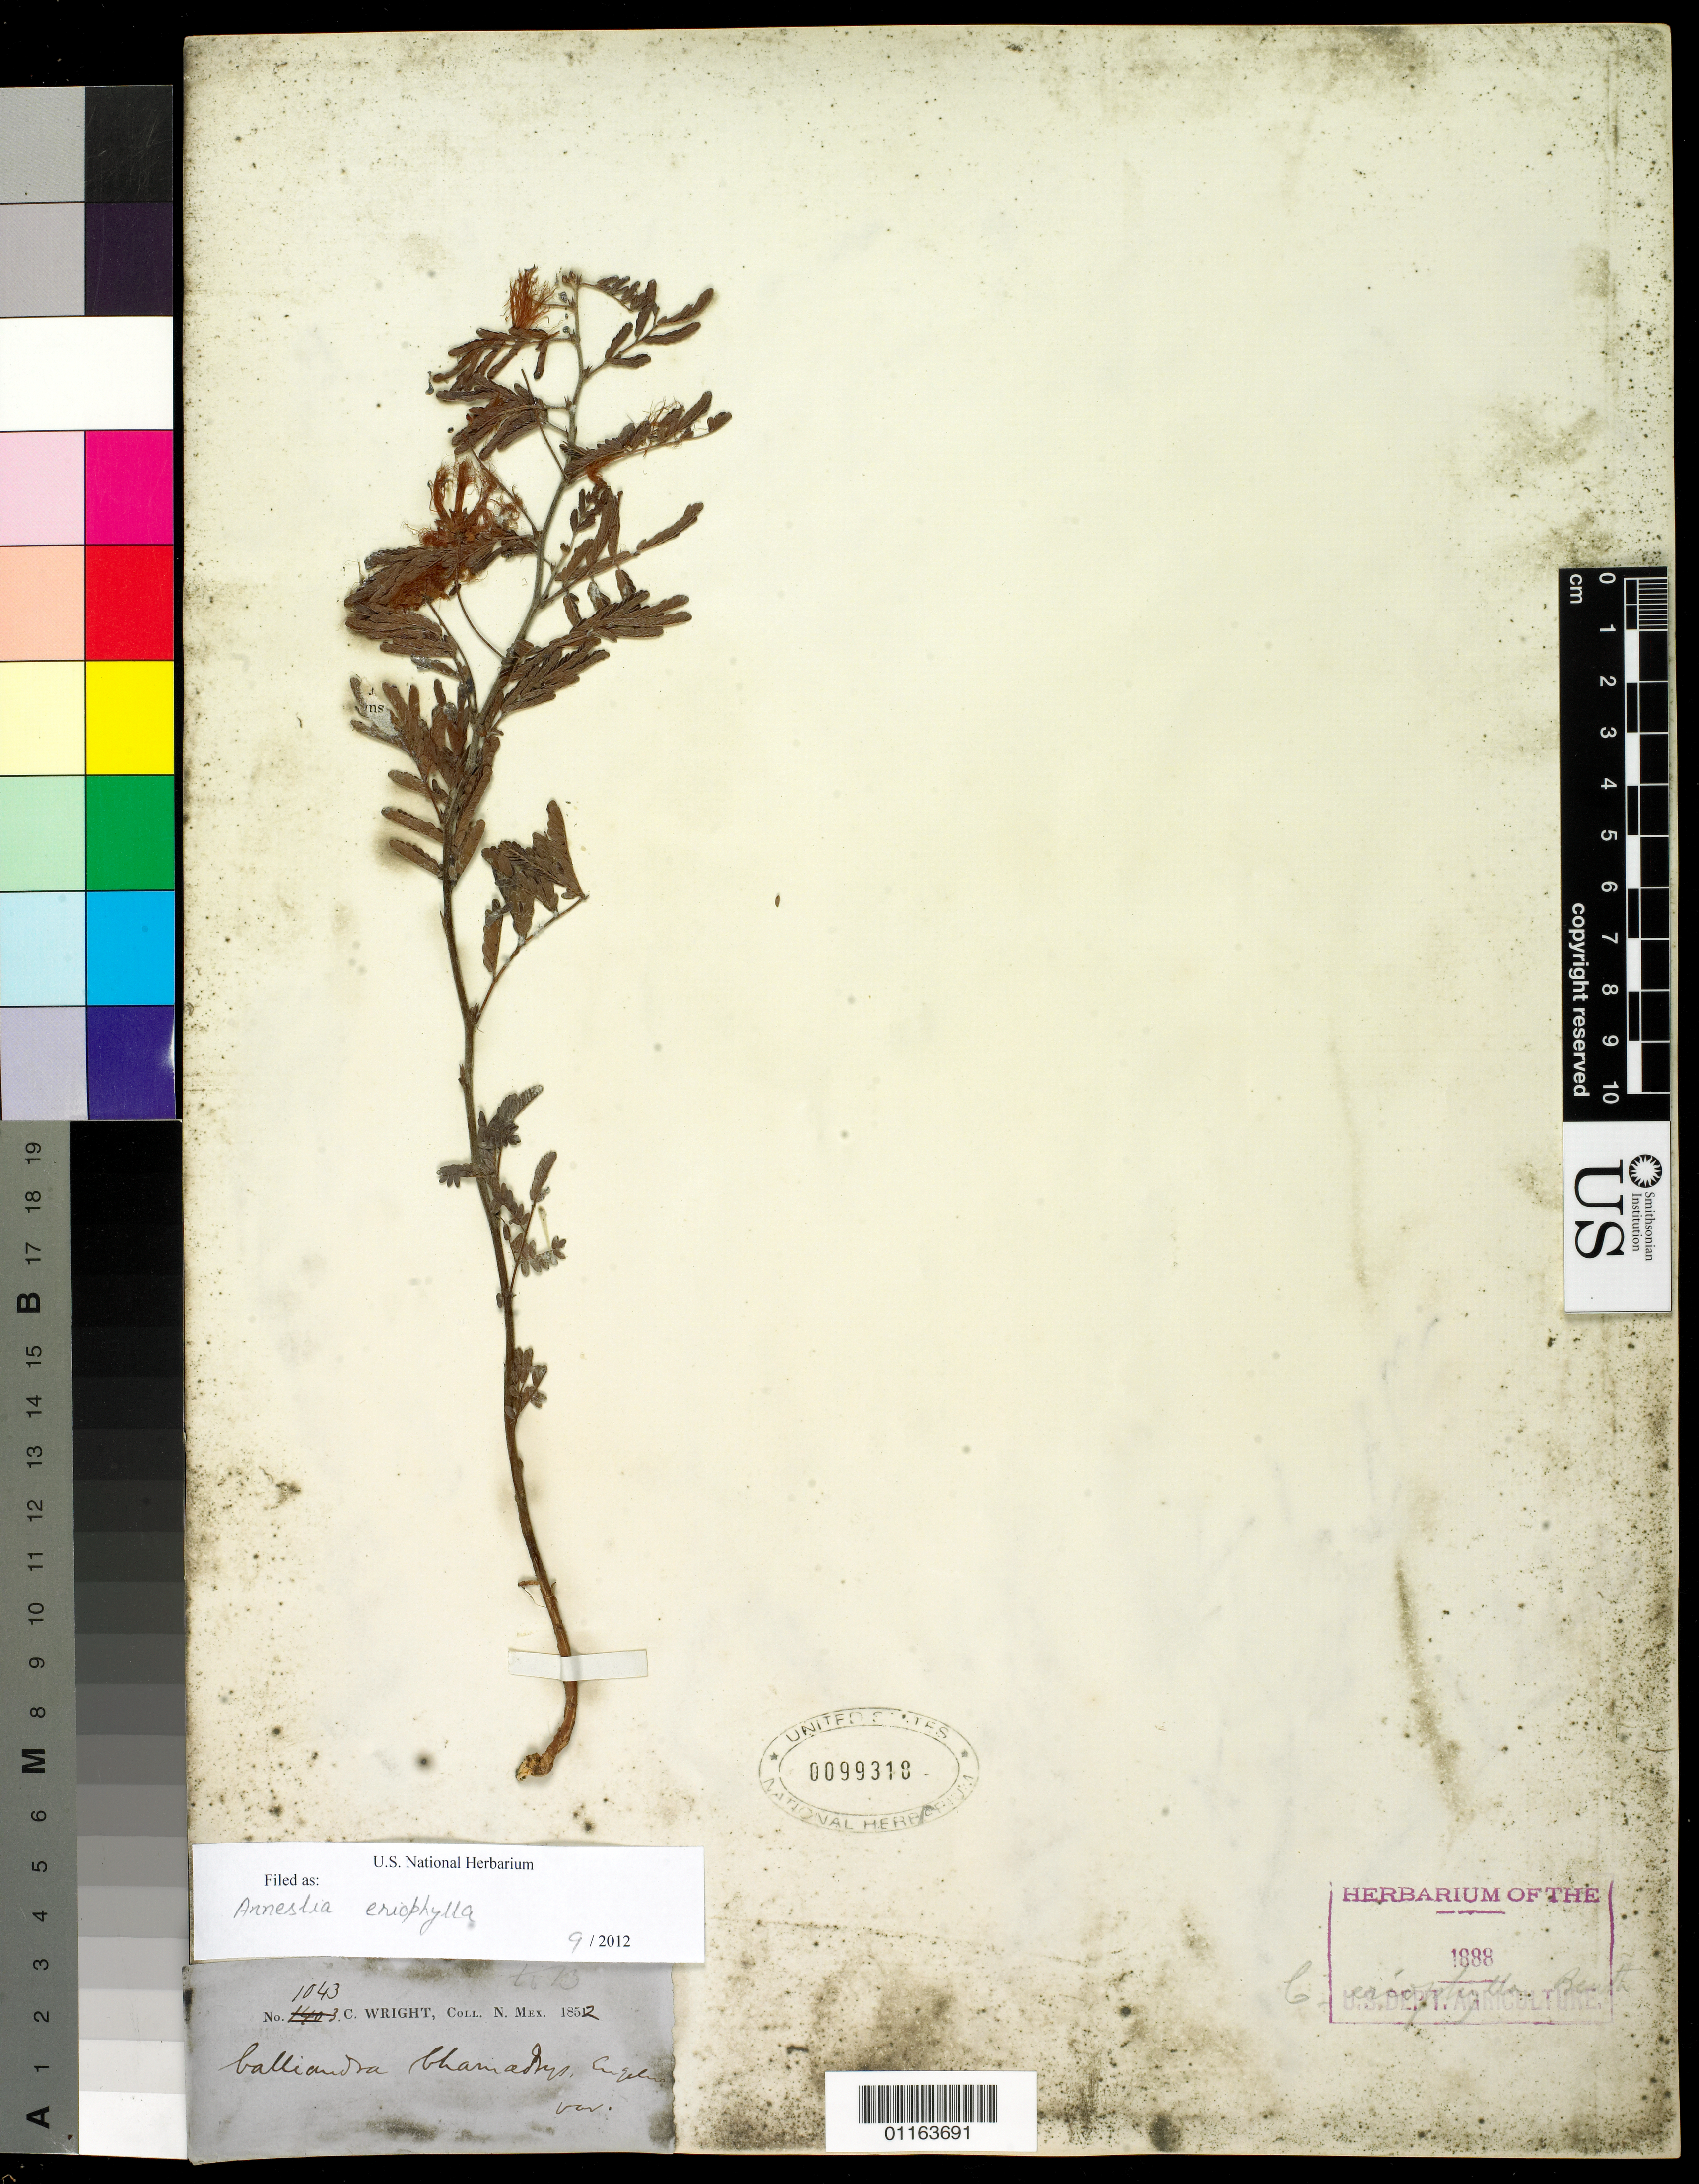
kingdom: Plantae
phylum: Tracheophyta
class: Magnoliopsida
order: Fabales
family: Fabaceae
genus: Calliandra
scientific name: Calliandra eriophylla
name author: Benth.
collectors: C. Wright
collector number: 1043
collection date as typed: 1852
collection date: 1852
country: United States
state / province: New Mexico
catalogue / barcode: US 99318